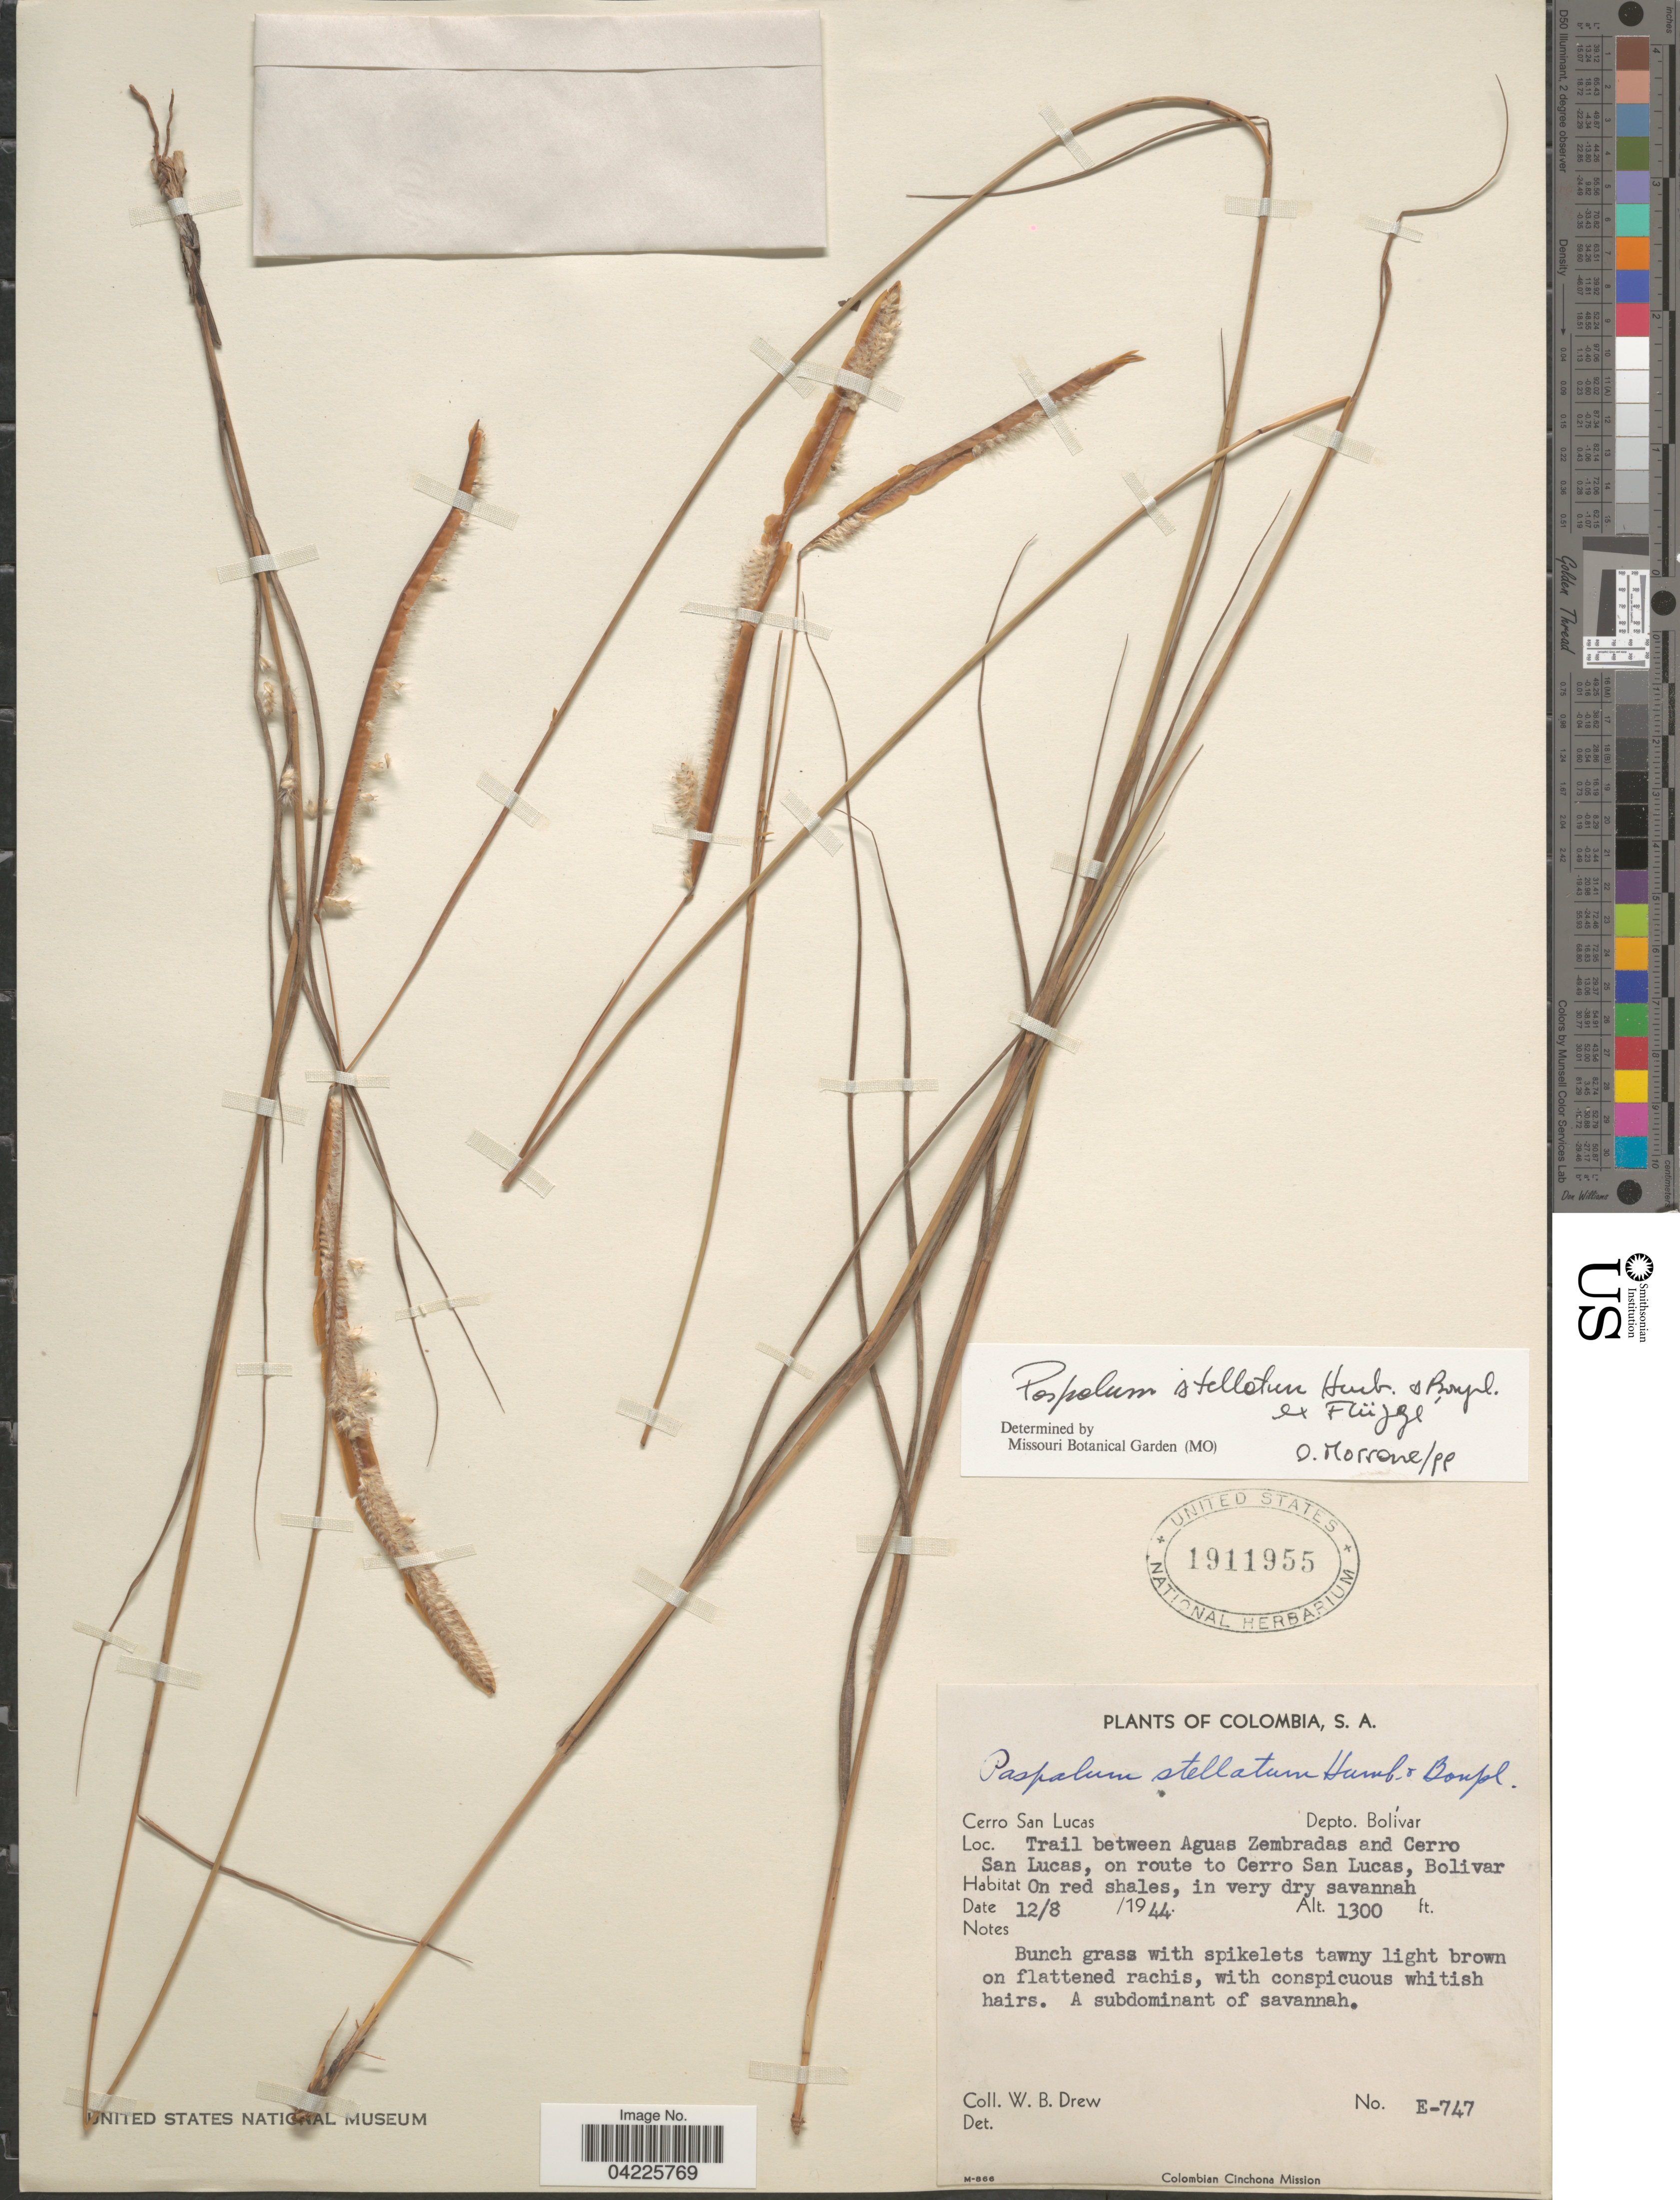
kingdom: Plantae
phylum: Tracheophyta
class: Liliopsida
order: Poales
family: Poaceae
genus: Paspalum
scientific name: Paspalum stellatum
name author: Humb. & Bonpl. ex Flüggé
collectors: W. B. Drew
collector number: E-747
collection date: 1944-08-12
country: Colombia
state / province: Bolívar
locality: Cerro San Lucas. Depto. Bolívar. Trail between Aguas Zembradas and Cerro San Lucas, on route to Cerro San Lucas, Bolivar. Colombian Cinchona Mission.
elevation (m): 396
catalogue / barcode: US 1911955